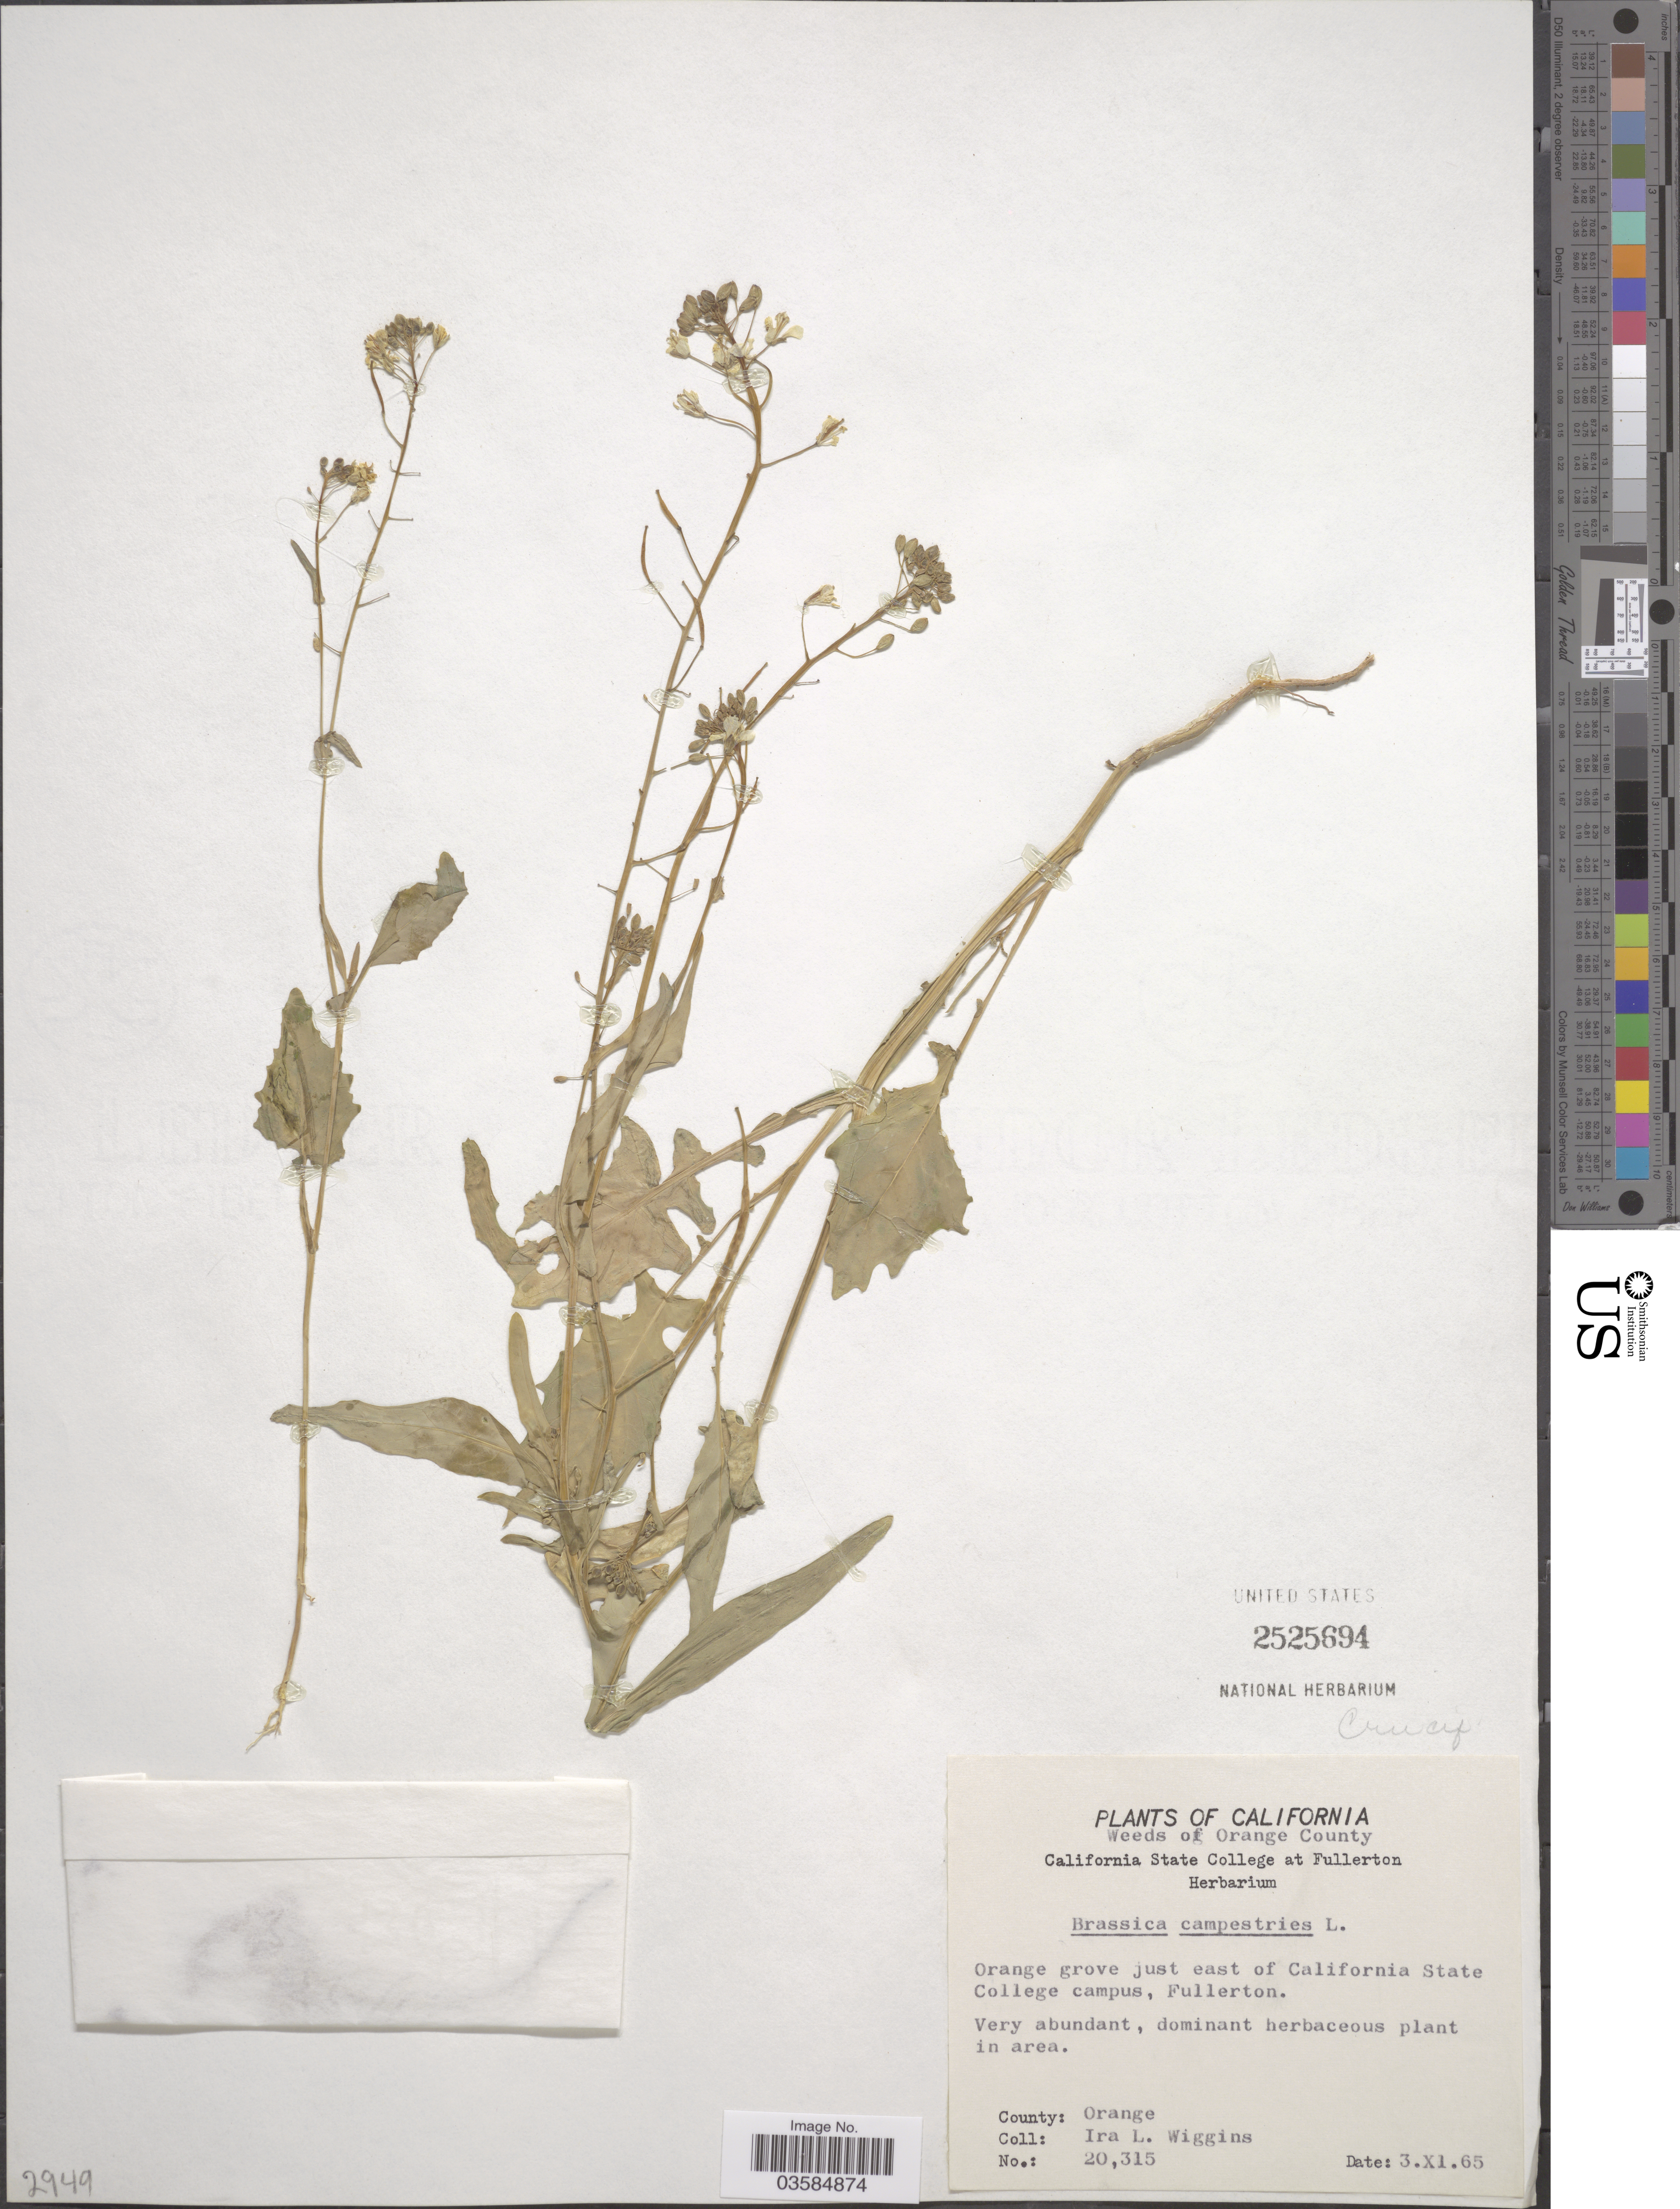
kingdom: Plantae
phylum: Tracheophyta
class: Magnoliopsida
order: Brassicales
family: Brassicaceae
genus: Brassica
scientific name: Brassica campestris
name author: L.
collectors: I. L. Wiggins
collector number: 20315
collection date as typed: Transcribed d/m/y: 3/11/65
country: United States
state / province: California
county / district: Orange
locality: Weeds of Orange County. Orange grove just east of California State College campus, Fullerton. County: Orange.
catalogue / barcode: US 2525694